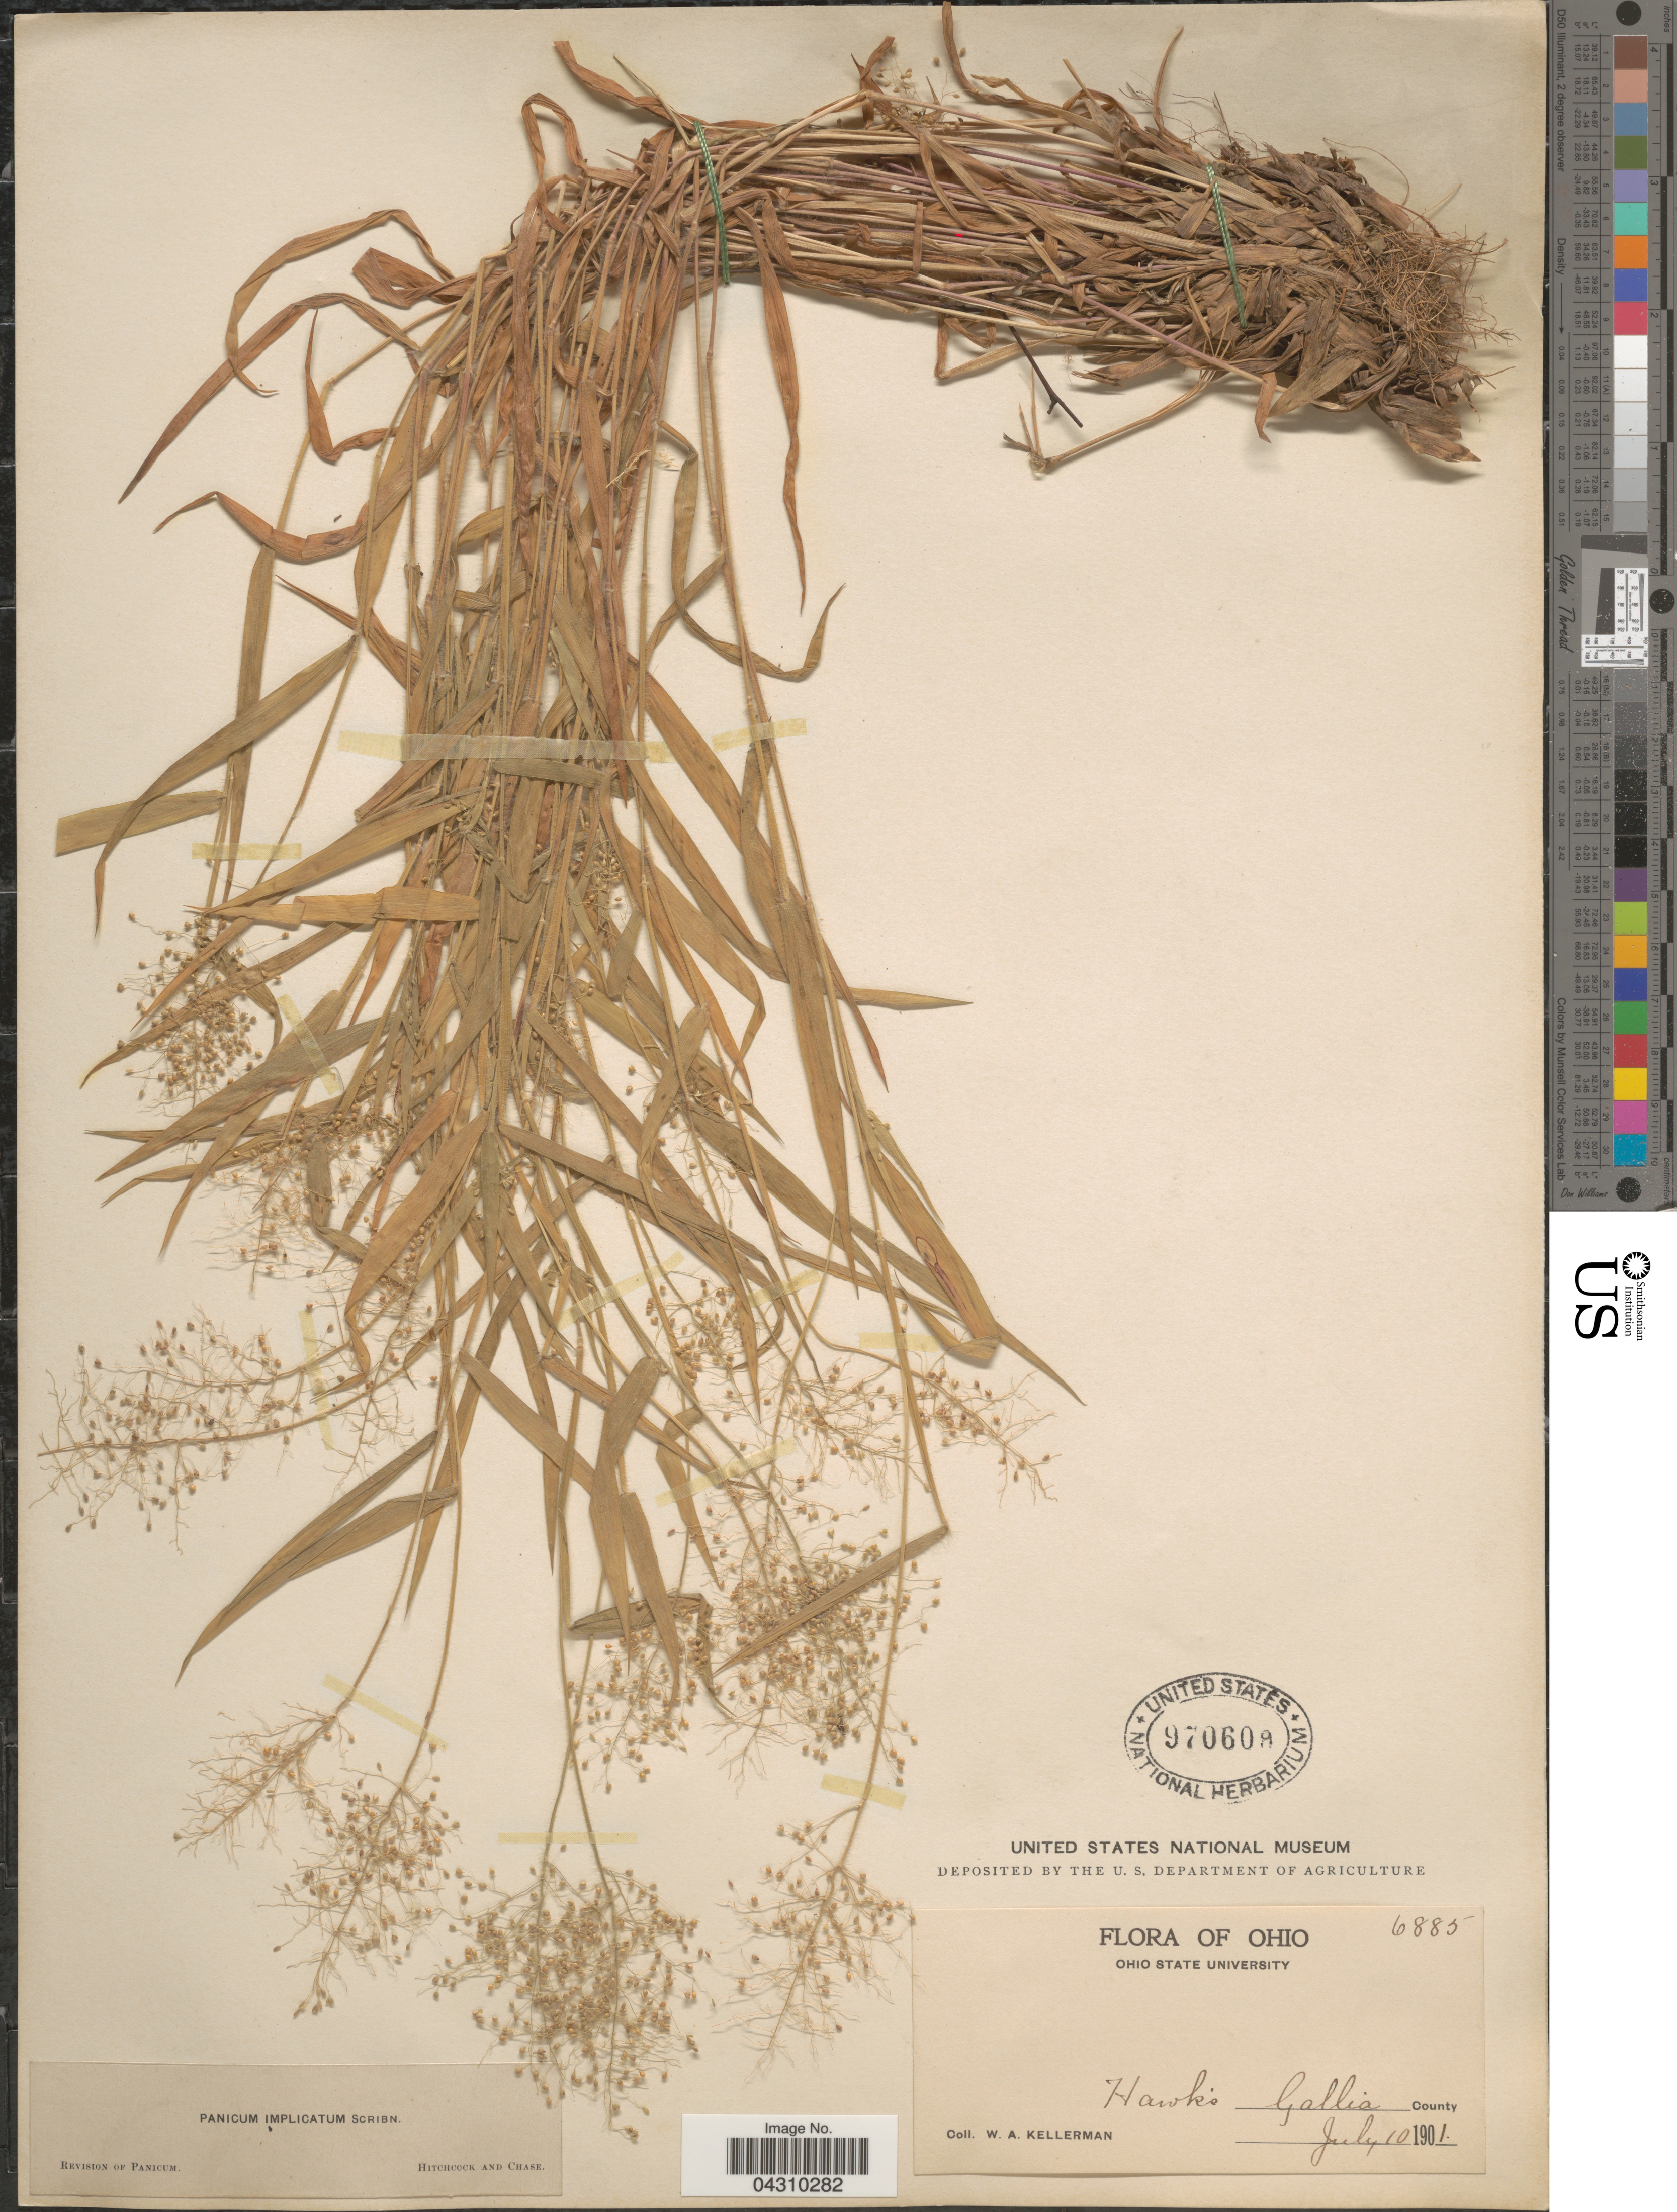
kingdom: Plantae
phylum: Tracheophyta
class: Liliopsida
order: Poales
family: Poaceae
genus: Dichanthelium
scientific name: Dichanthelium acuminatum var. acuminatum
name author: (Sw.) Gould & C.A. Clark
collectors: W. Kellerman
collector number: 6885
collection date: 1901-07-10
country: United States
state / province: Ohio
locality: Ohio State University. Hawk's Gallia County.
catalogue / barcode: US 970600